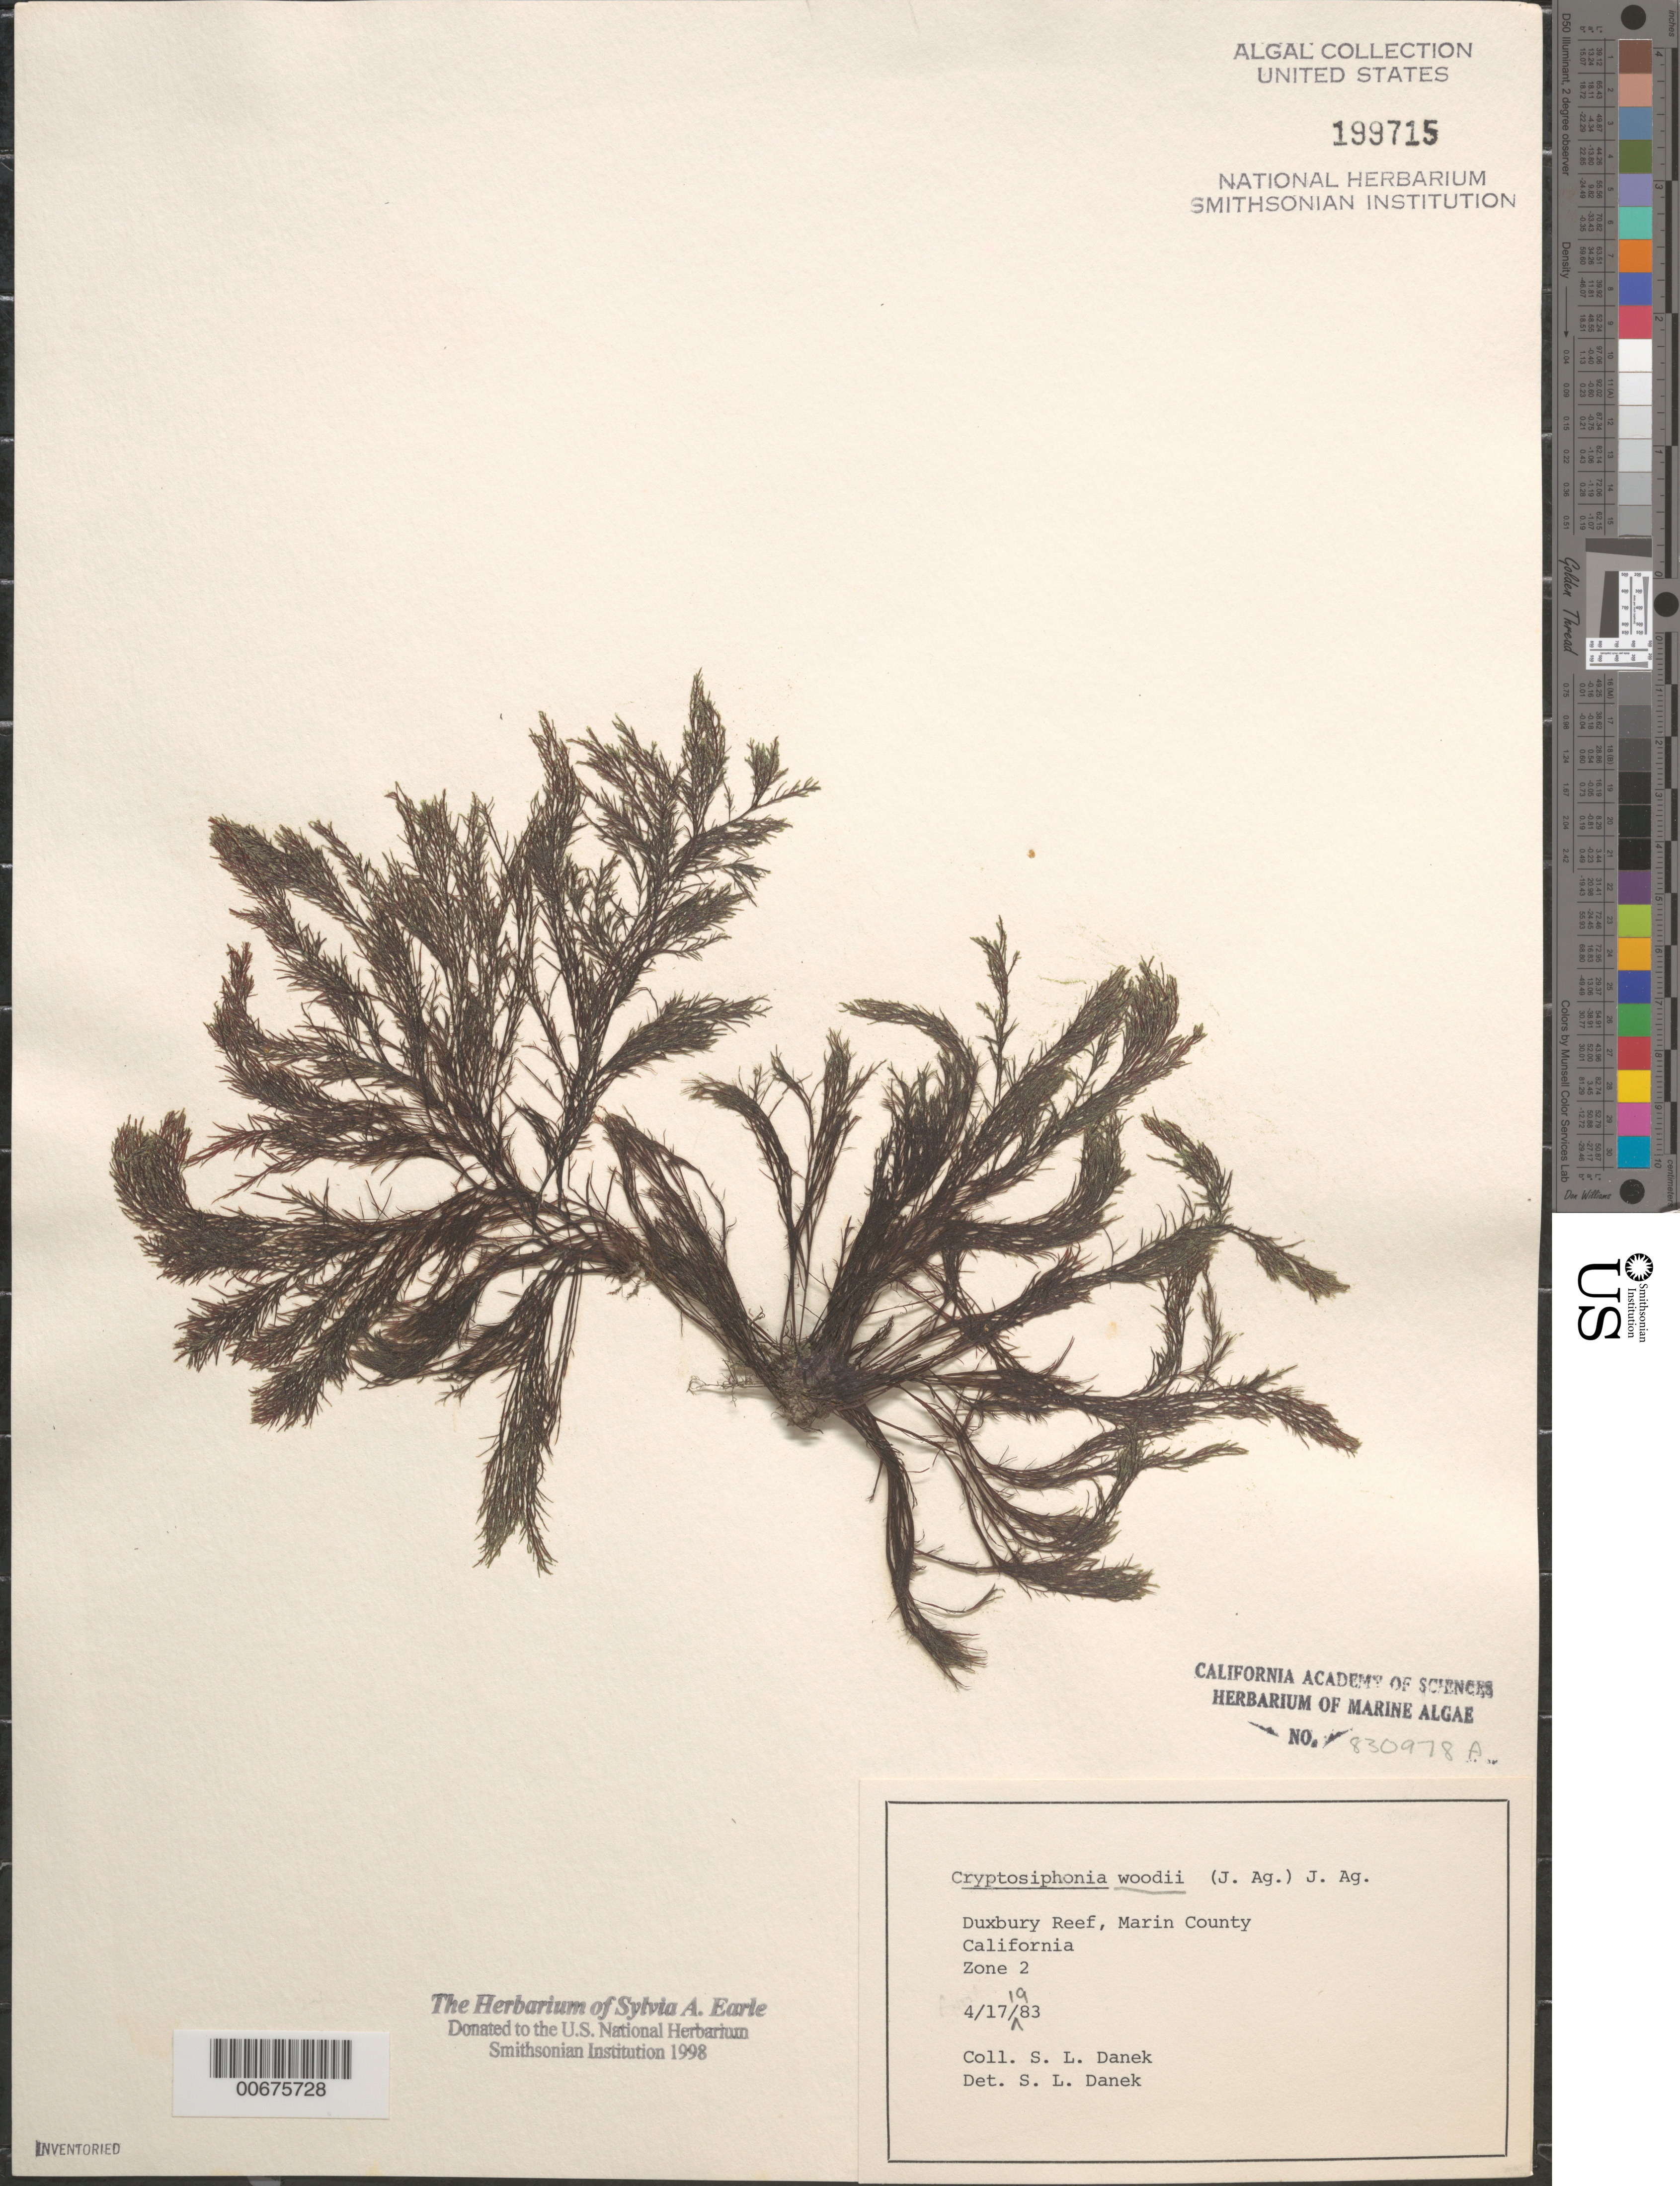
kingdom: Plantae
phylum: Rhodophyta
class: Florideophyceae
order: Gigartinales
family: Dumontiaceae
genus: Cryptosiphonia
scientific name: Cryptosiphonia woodii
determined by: Danek, S. L.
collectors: S. Danek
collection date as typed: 17 Apr 1983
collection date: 1983-04-17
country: United States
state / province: California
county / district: Marin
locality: Duxbury Reef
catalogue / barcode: US 199715